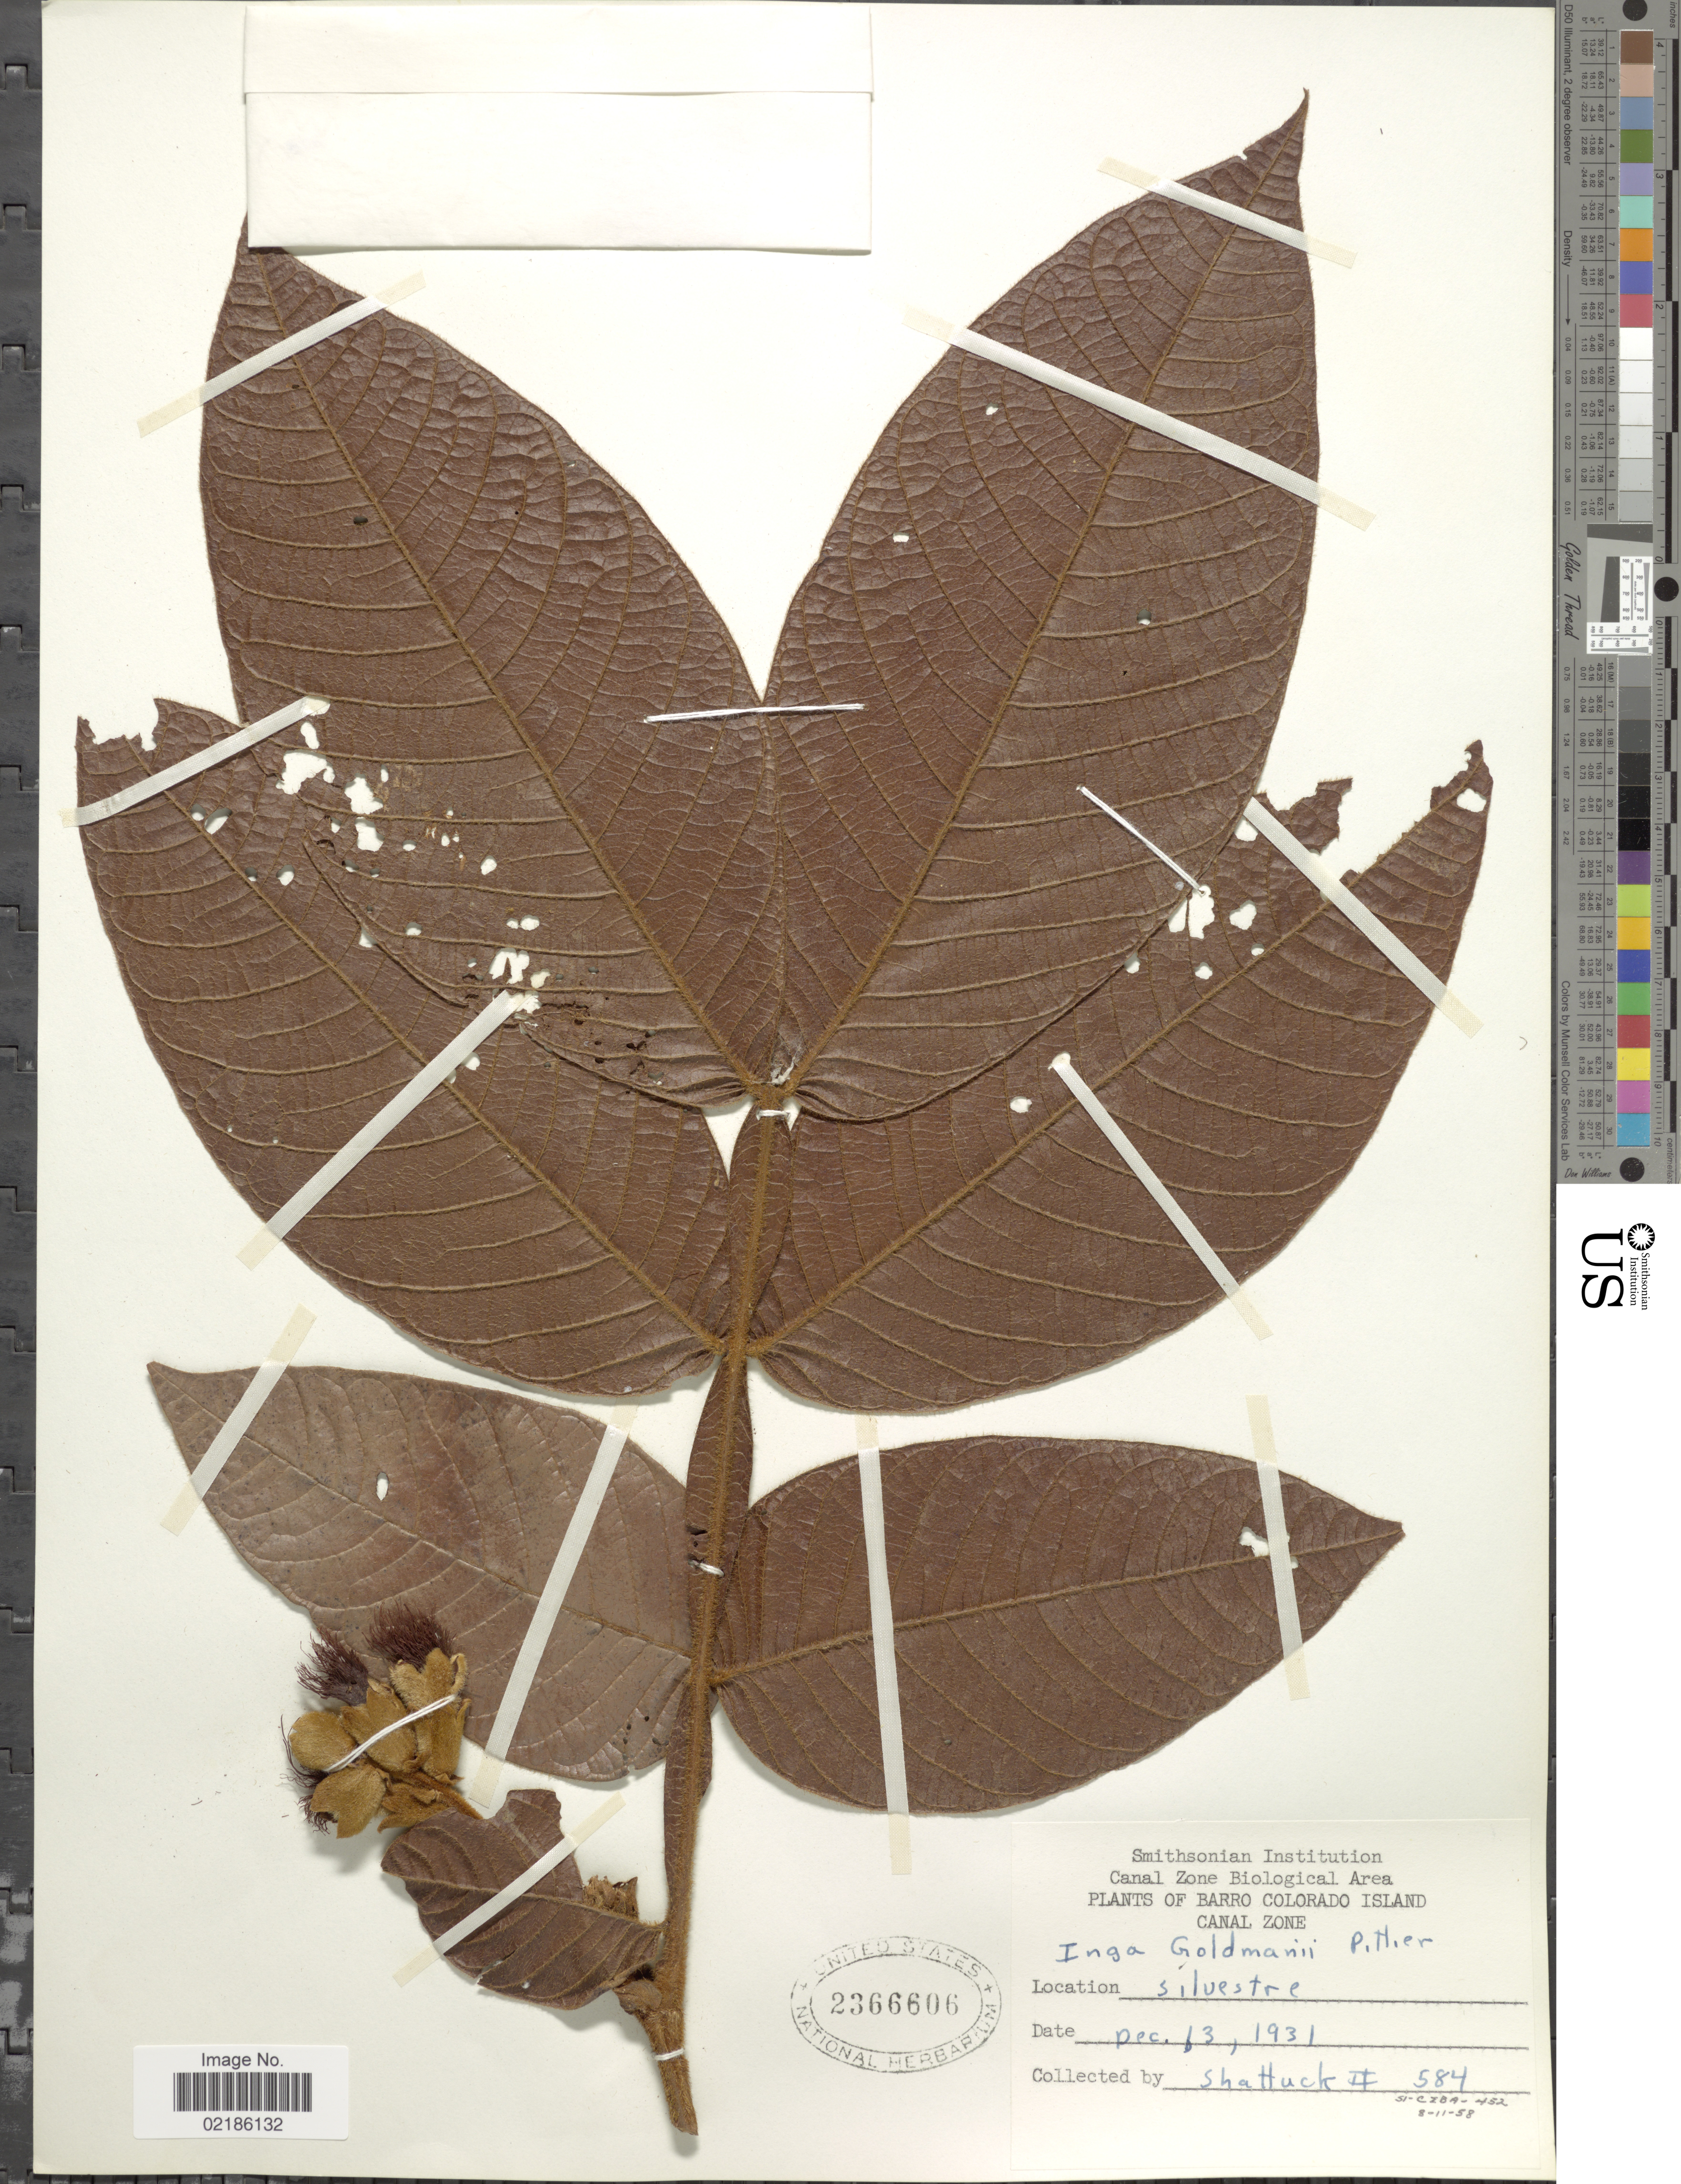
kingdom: Plantae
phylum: Tracheophyta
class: Magnoliopsida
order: Fabales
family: Fabaceae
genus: Inga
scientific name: Inga goldmanii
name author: Pittier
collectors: Shattuck, --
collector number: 584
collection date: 1931-12-13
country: Panama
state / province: Panamá Oeste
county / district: Canal Zone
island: Barro Colorado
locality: Barro Colorado Island. Canal Zone. Silvestre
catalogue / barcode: US 2366606